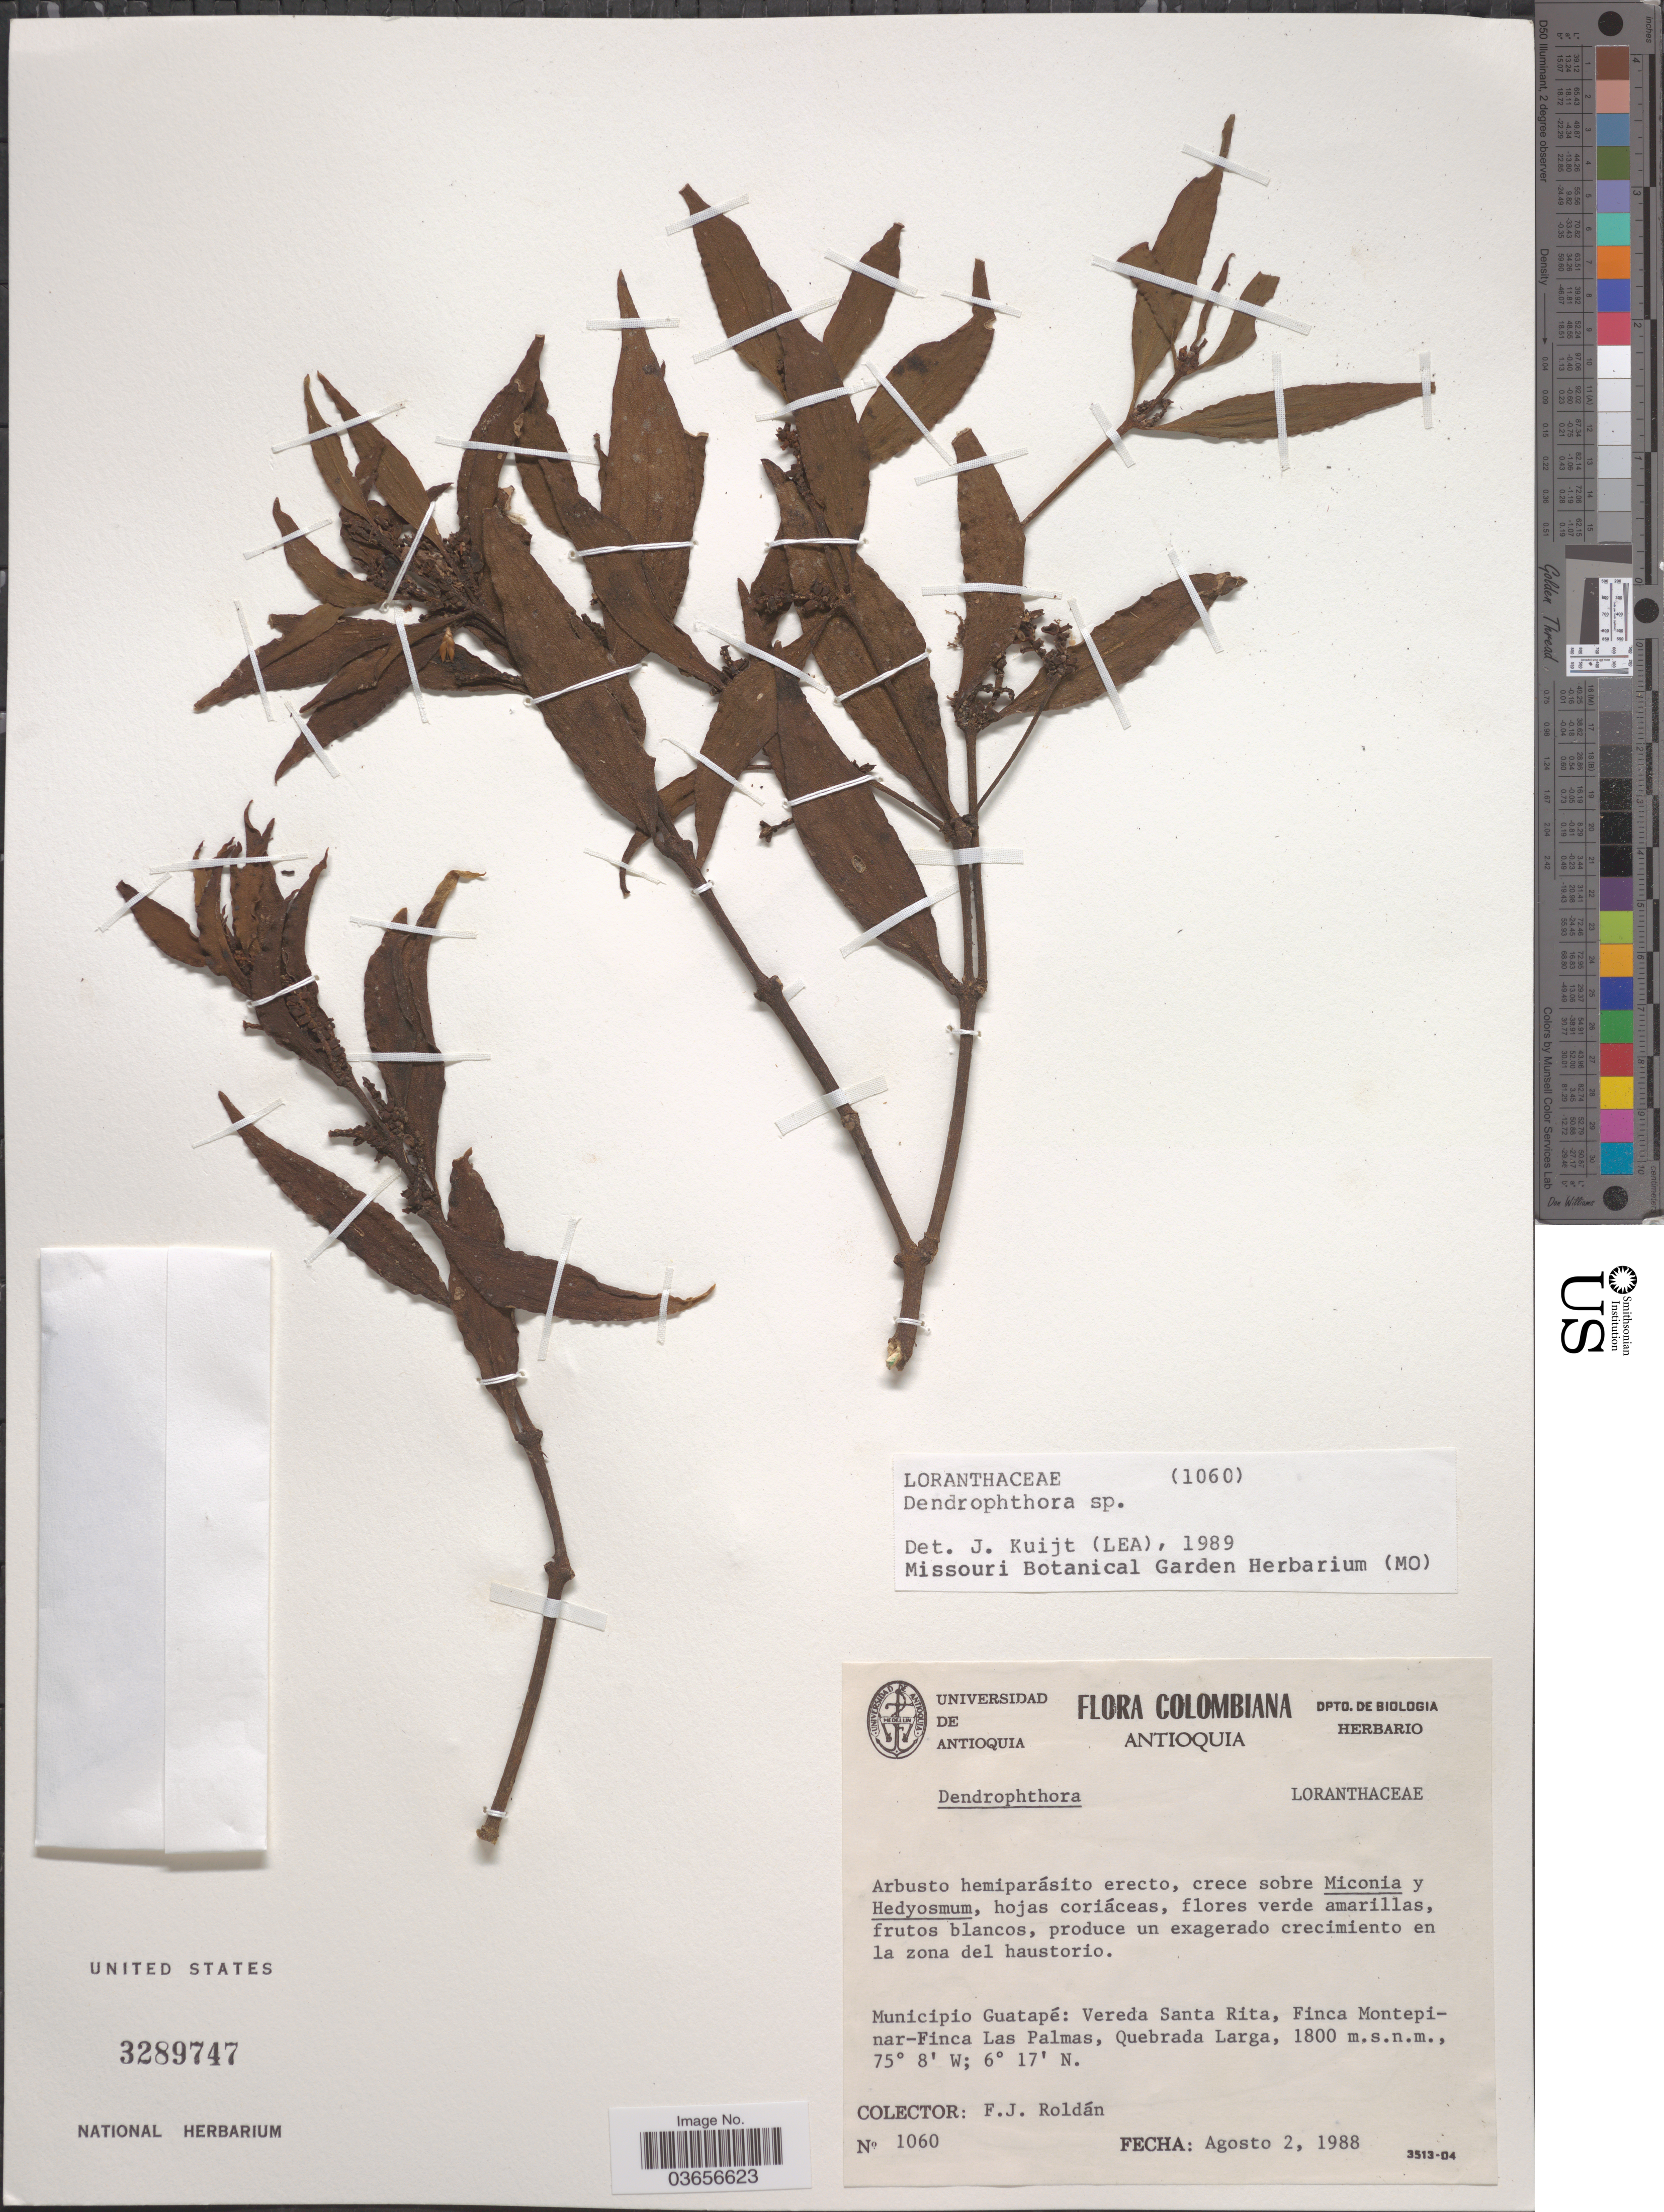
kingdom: Plantae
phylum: Tracheophyta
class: Magnoliopsida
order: Santalales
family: Viscaceae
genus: Dendrophthora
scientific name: Dendrophthora sp.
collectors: F. J. Roldán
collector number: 1060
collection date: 1988-08-02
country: Colombia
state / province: Antioquia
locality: Municipio Guatapé: Vereda Santa Rita, Finca Montepinar-Finca Las Palmas, Quebrada Larga.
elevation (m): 1800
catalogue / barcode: US 3289747